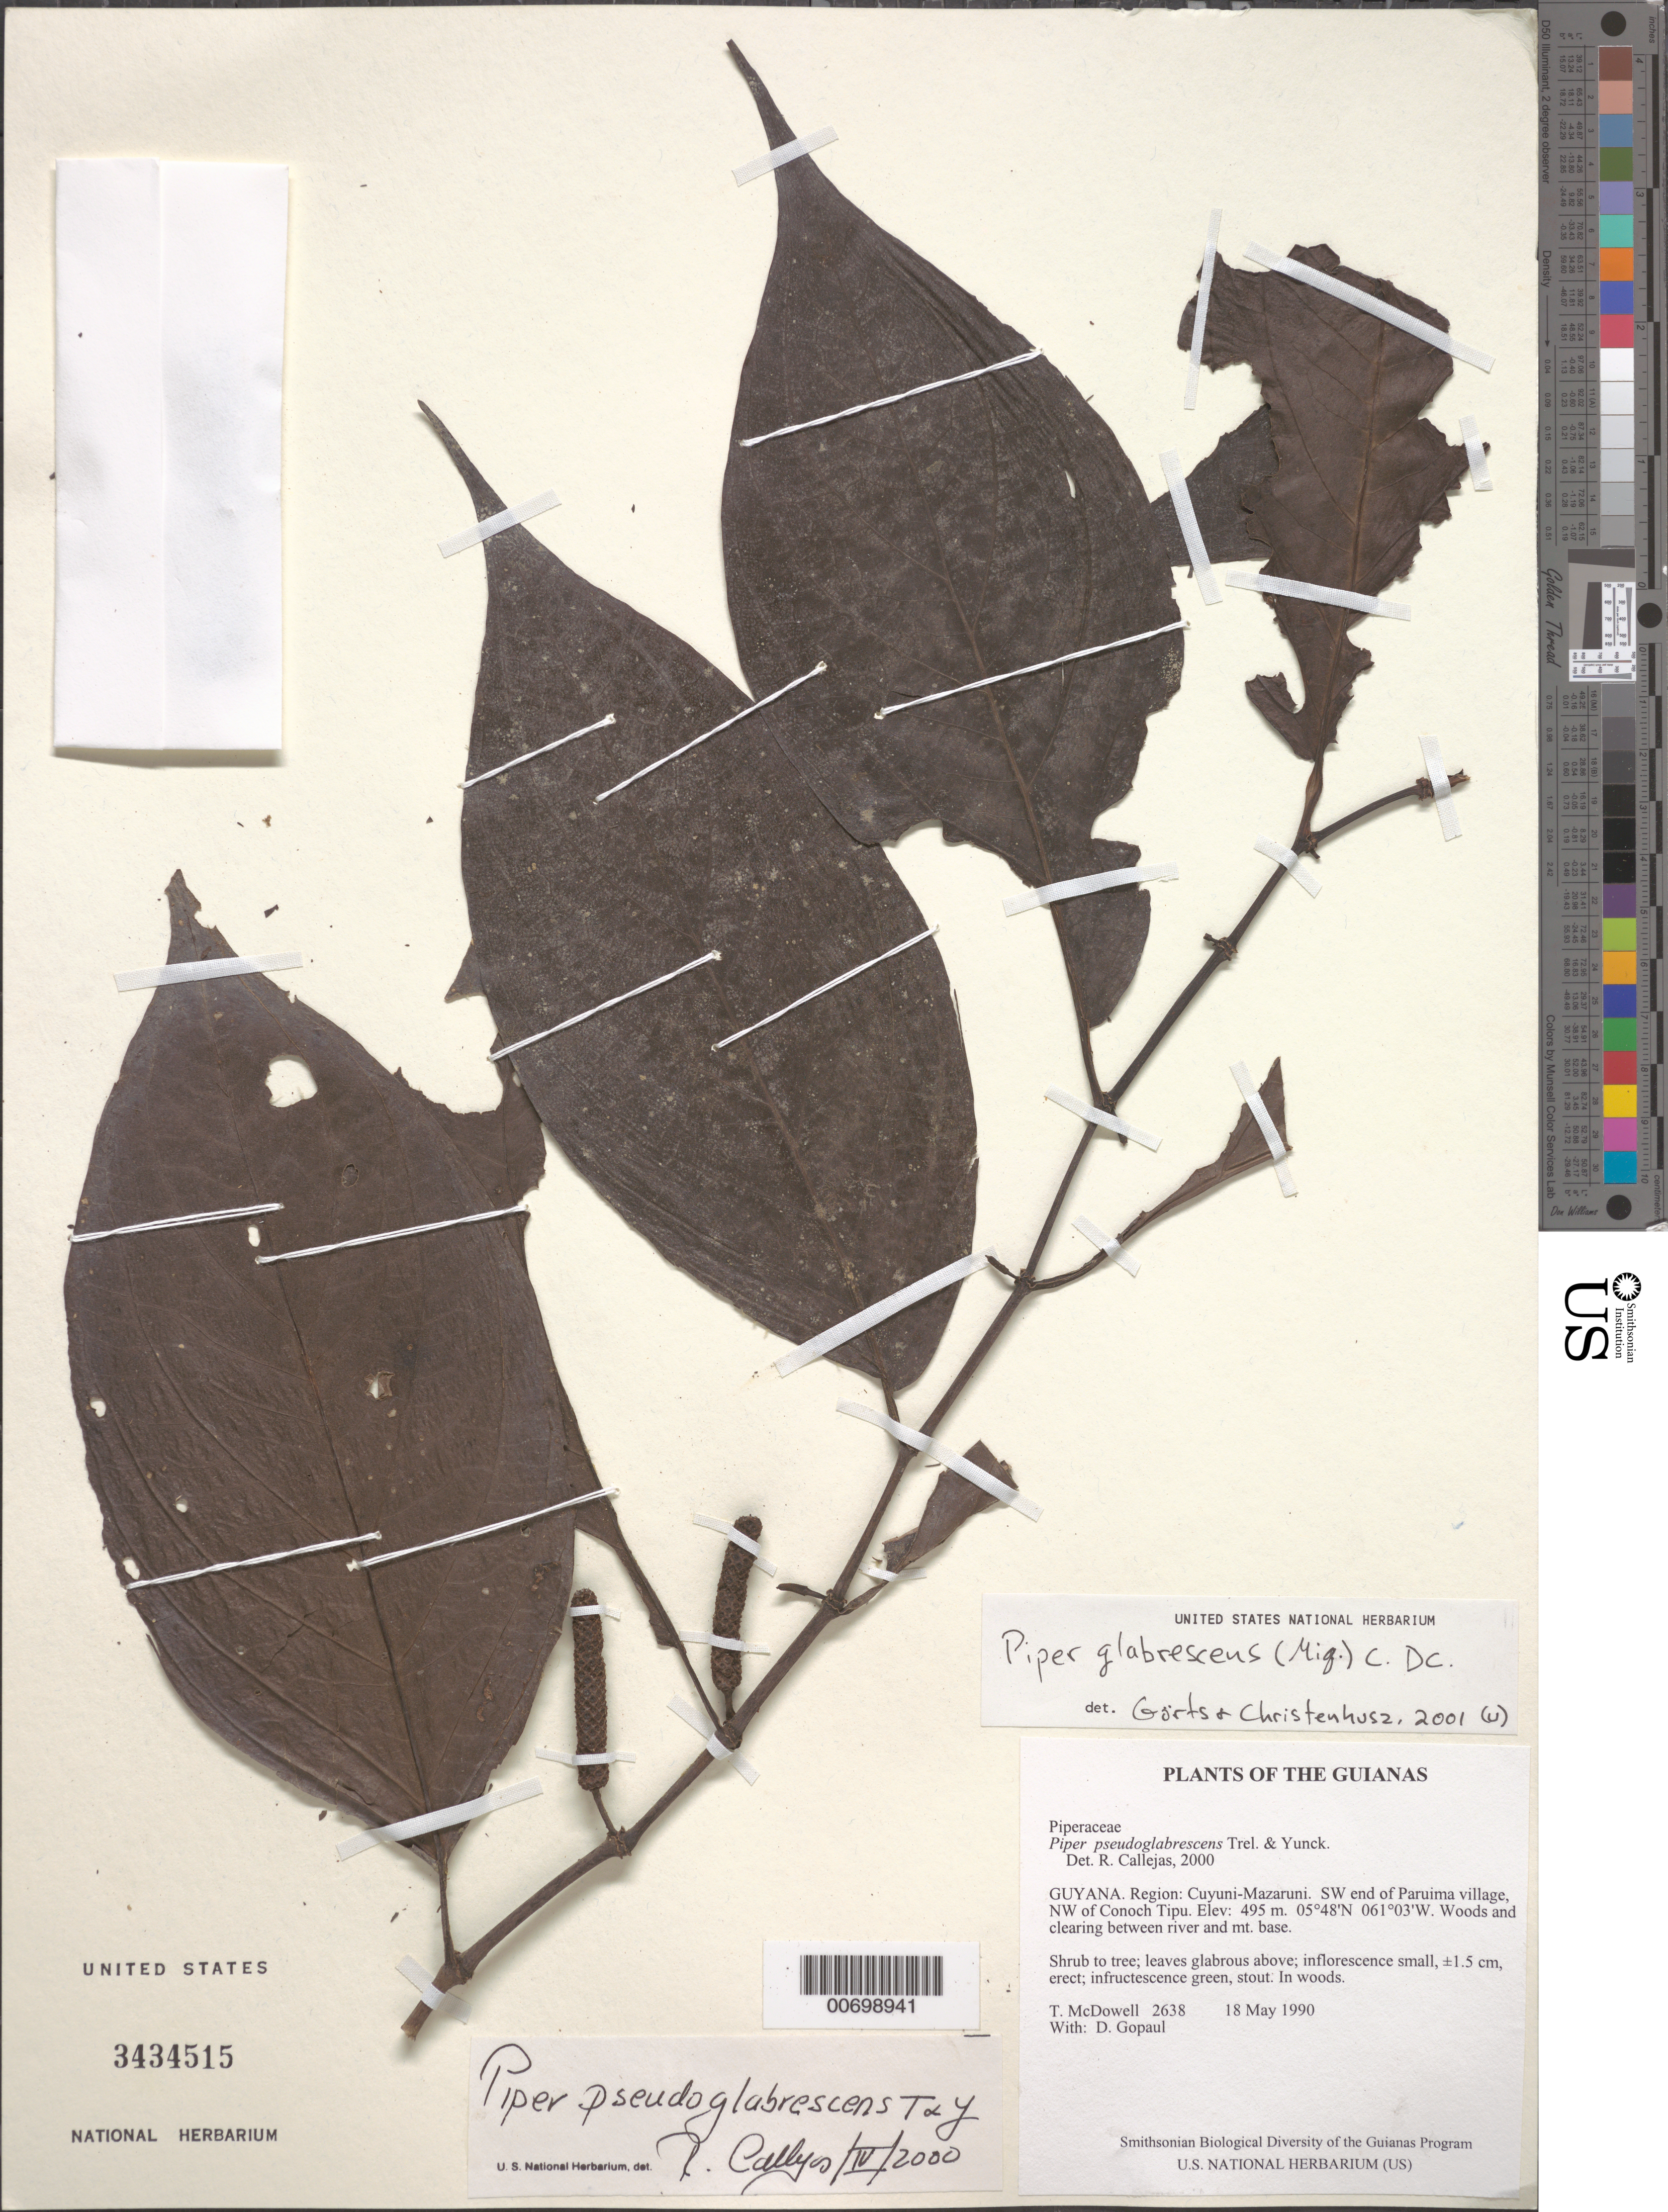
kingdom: Plantae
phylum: Tracheophyta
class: Magnoliopsida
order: Piperales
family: Piperaceae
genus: Piper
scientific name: Piper glabrescens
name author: (Miq.) C. DC.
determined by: Görts-van Rijn, A. R.; Christenhusz, M. J.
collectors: T. McDowell & D. Gopaul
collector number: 2638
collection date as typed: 18 May 1990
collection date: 1990-05-18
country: Guyana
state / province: Cuyuni-Mazaruni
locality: SW end of Paruima village, NW of Conoch Tipu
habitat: Woods and clearing between river and mountain base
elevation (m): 495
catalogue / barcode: US 3434515